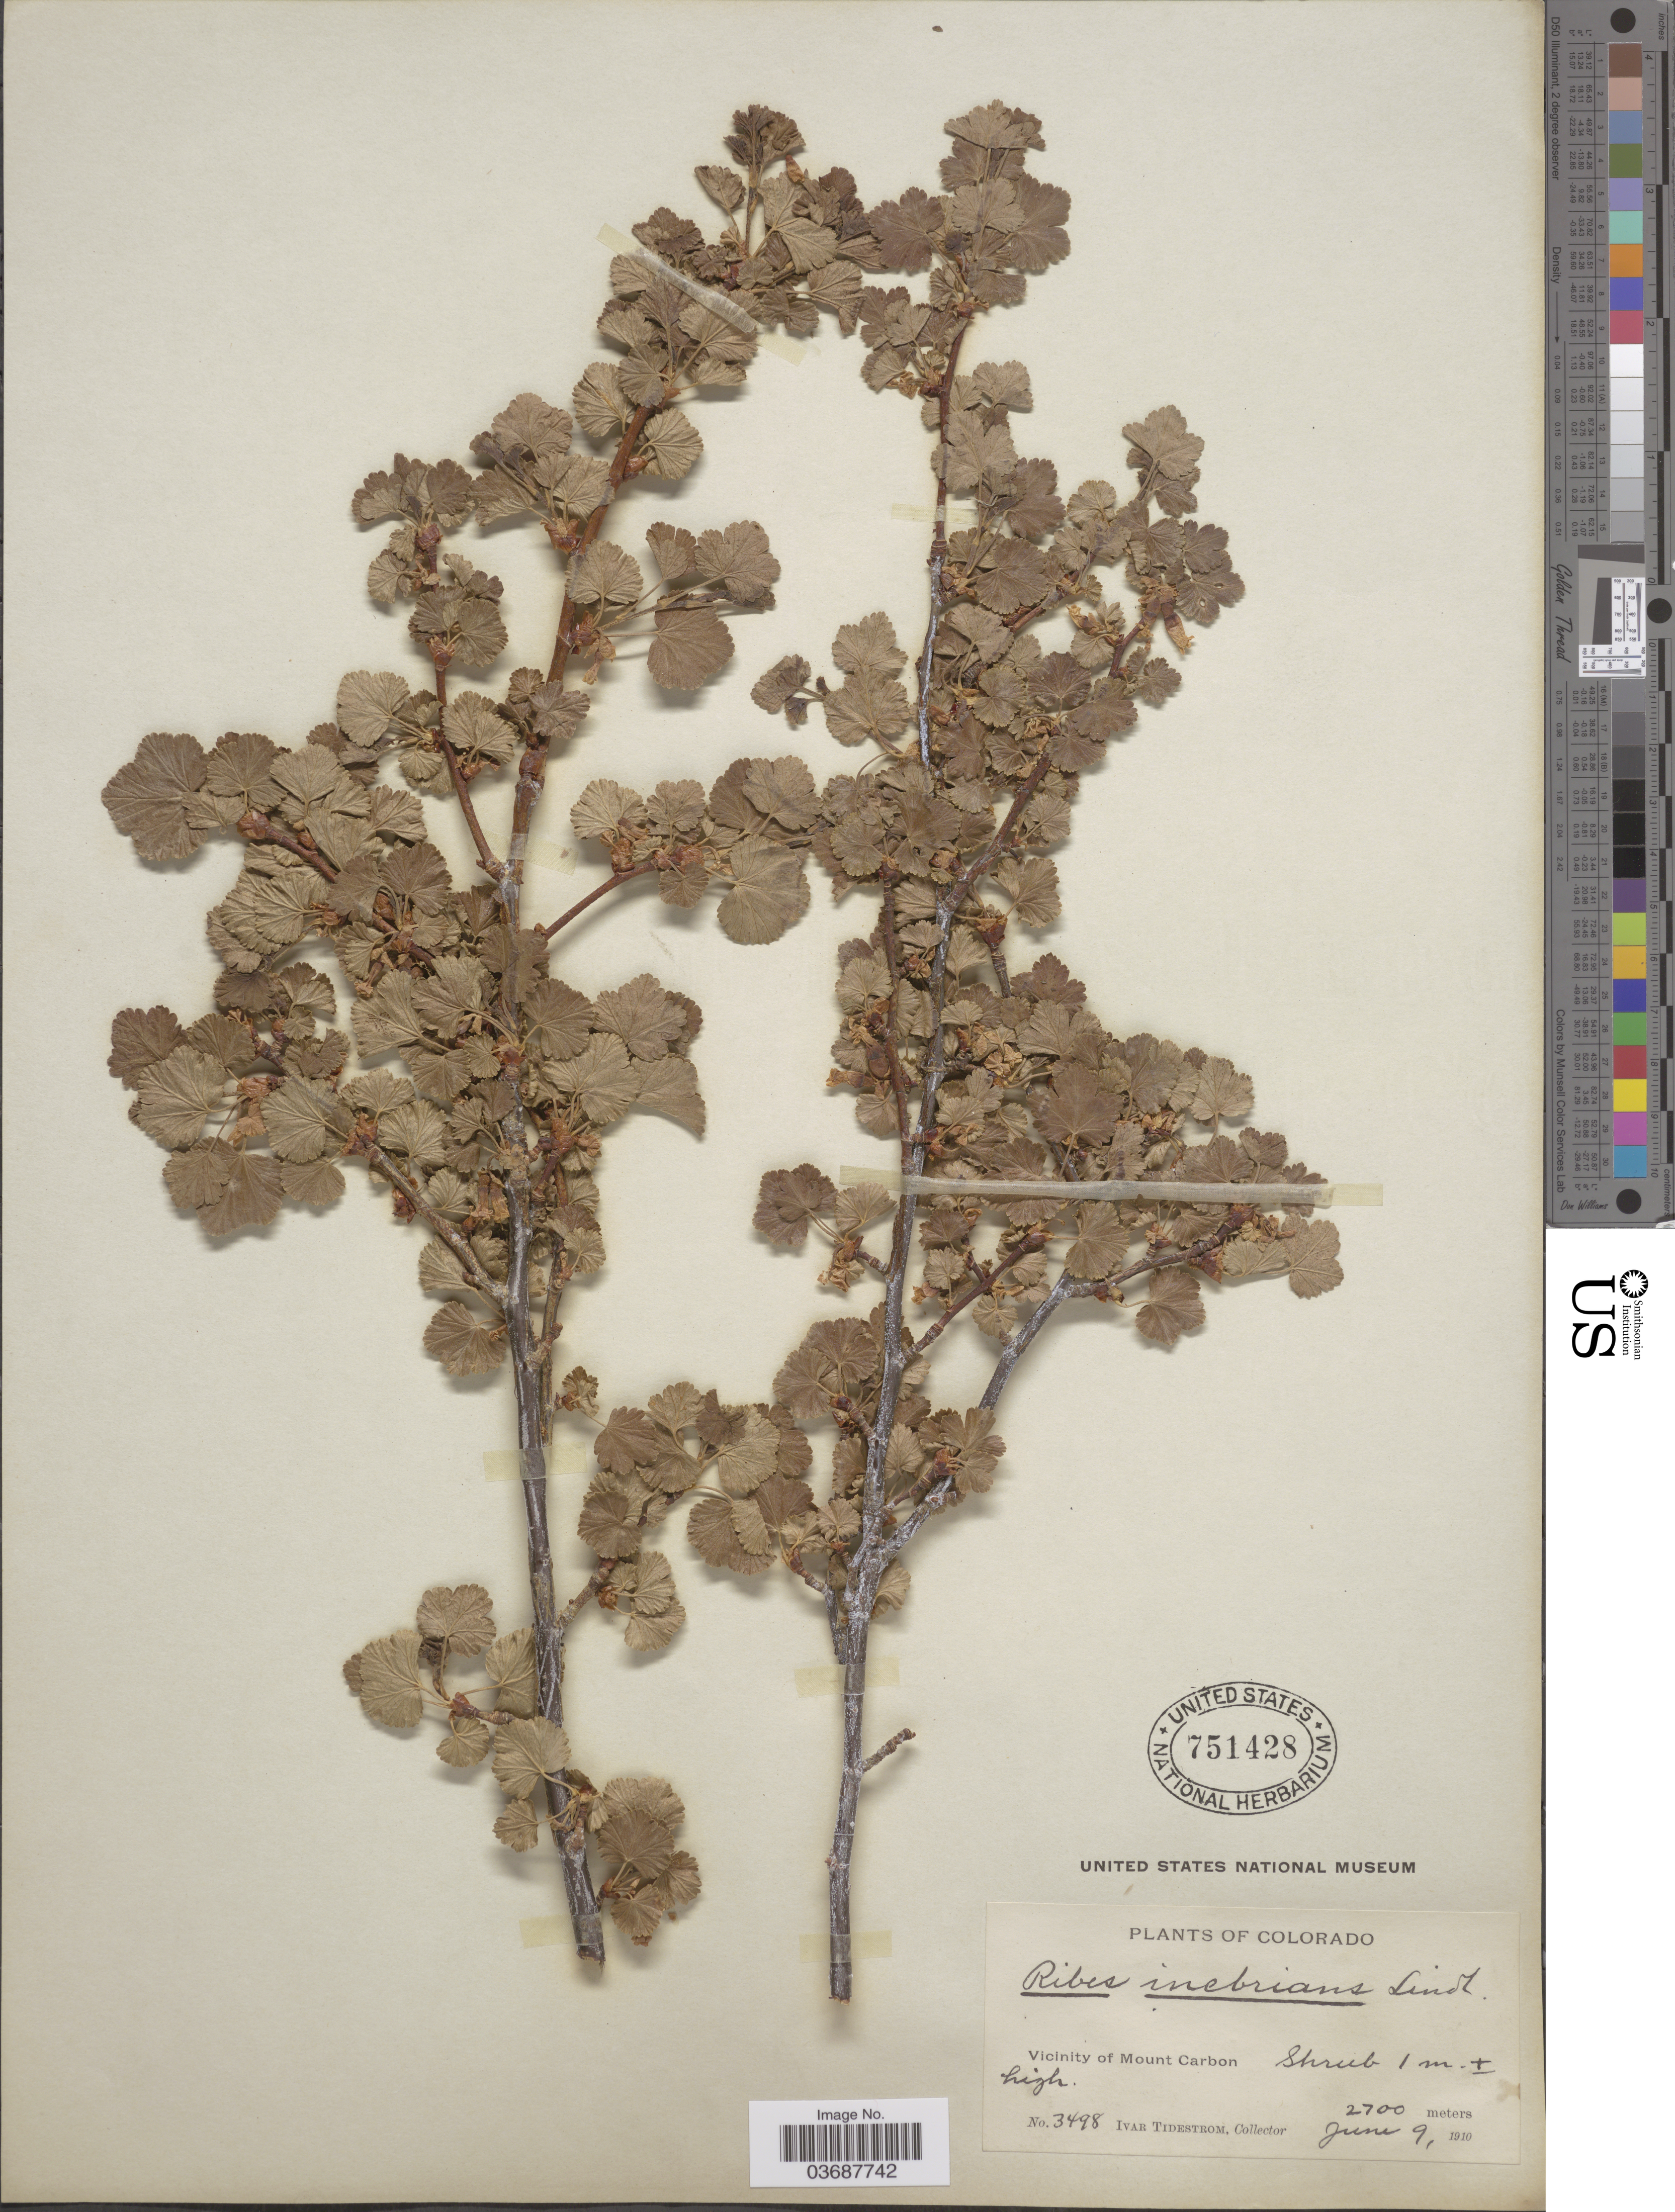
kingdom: Plantae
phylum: Tracheophyta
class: Magnoliopsida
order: Saxifragales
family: Grossulariaceae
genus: Ribes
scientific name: Ribes inebrians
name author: Lindl.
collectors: I. F. Tidestrom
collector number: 3498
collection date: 1910-06-09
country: United States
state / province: Colorado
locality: Vicinity of Mount Carbon.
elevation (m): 2700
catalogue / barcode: US 751428